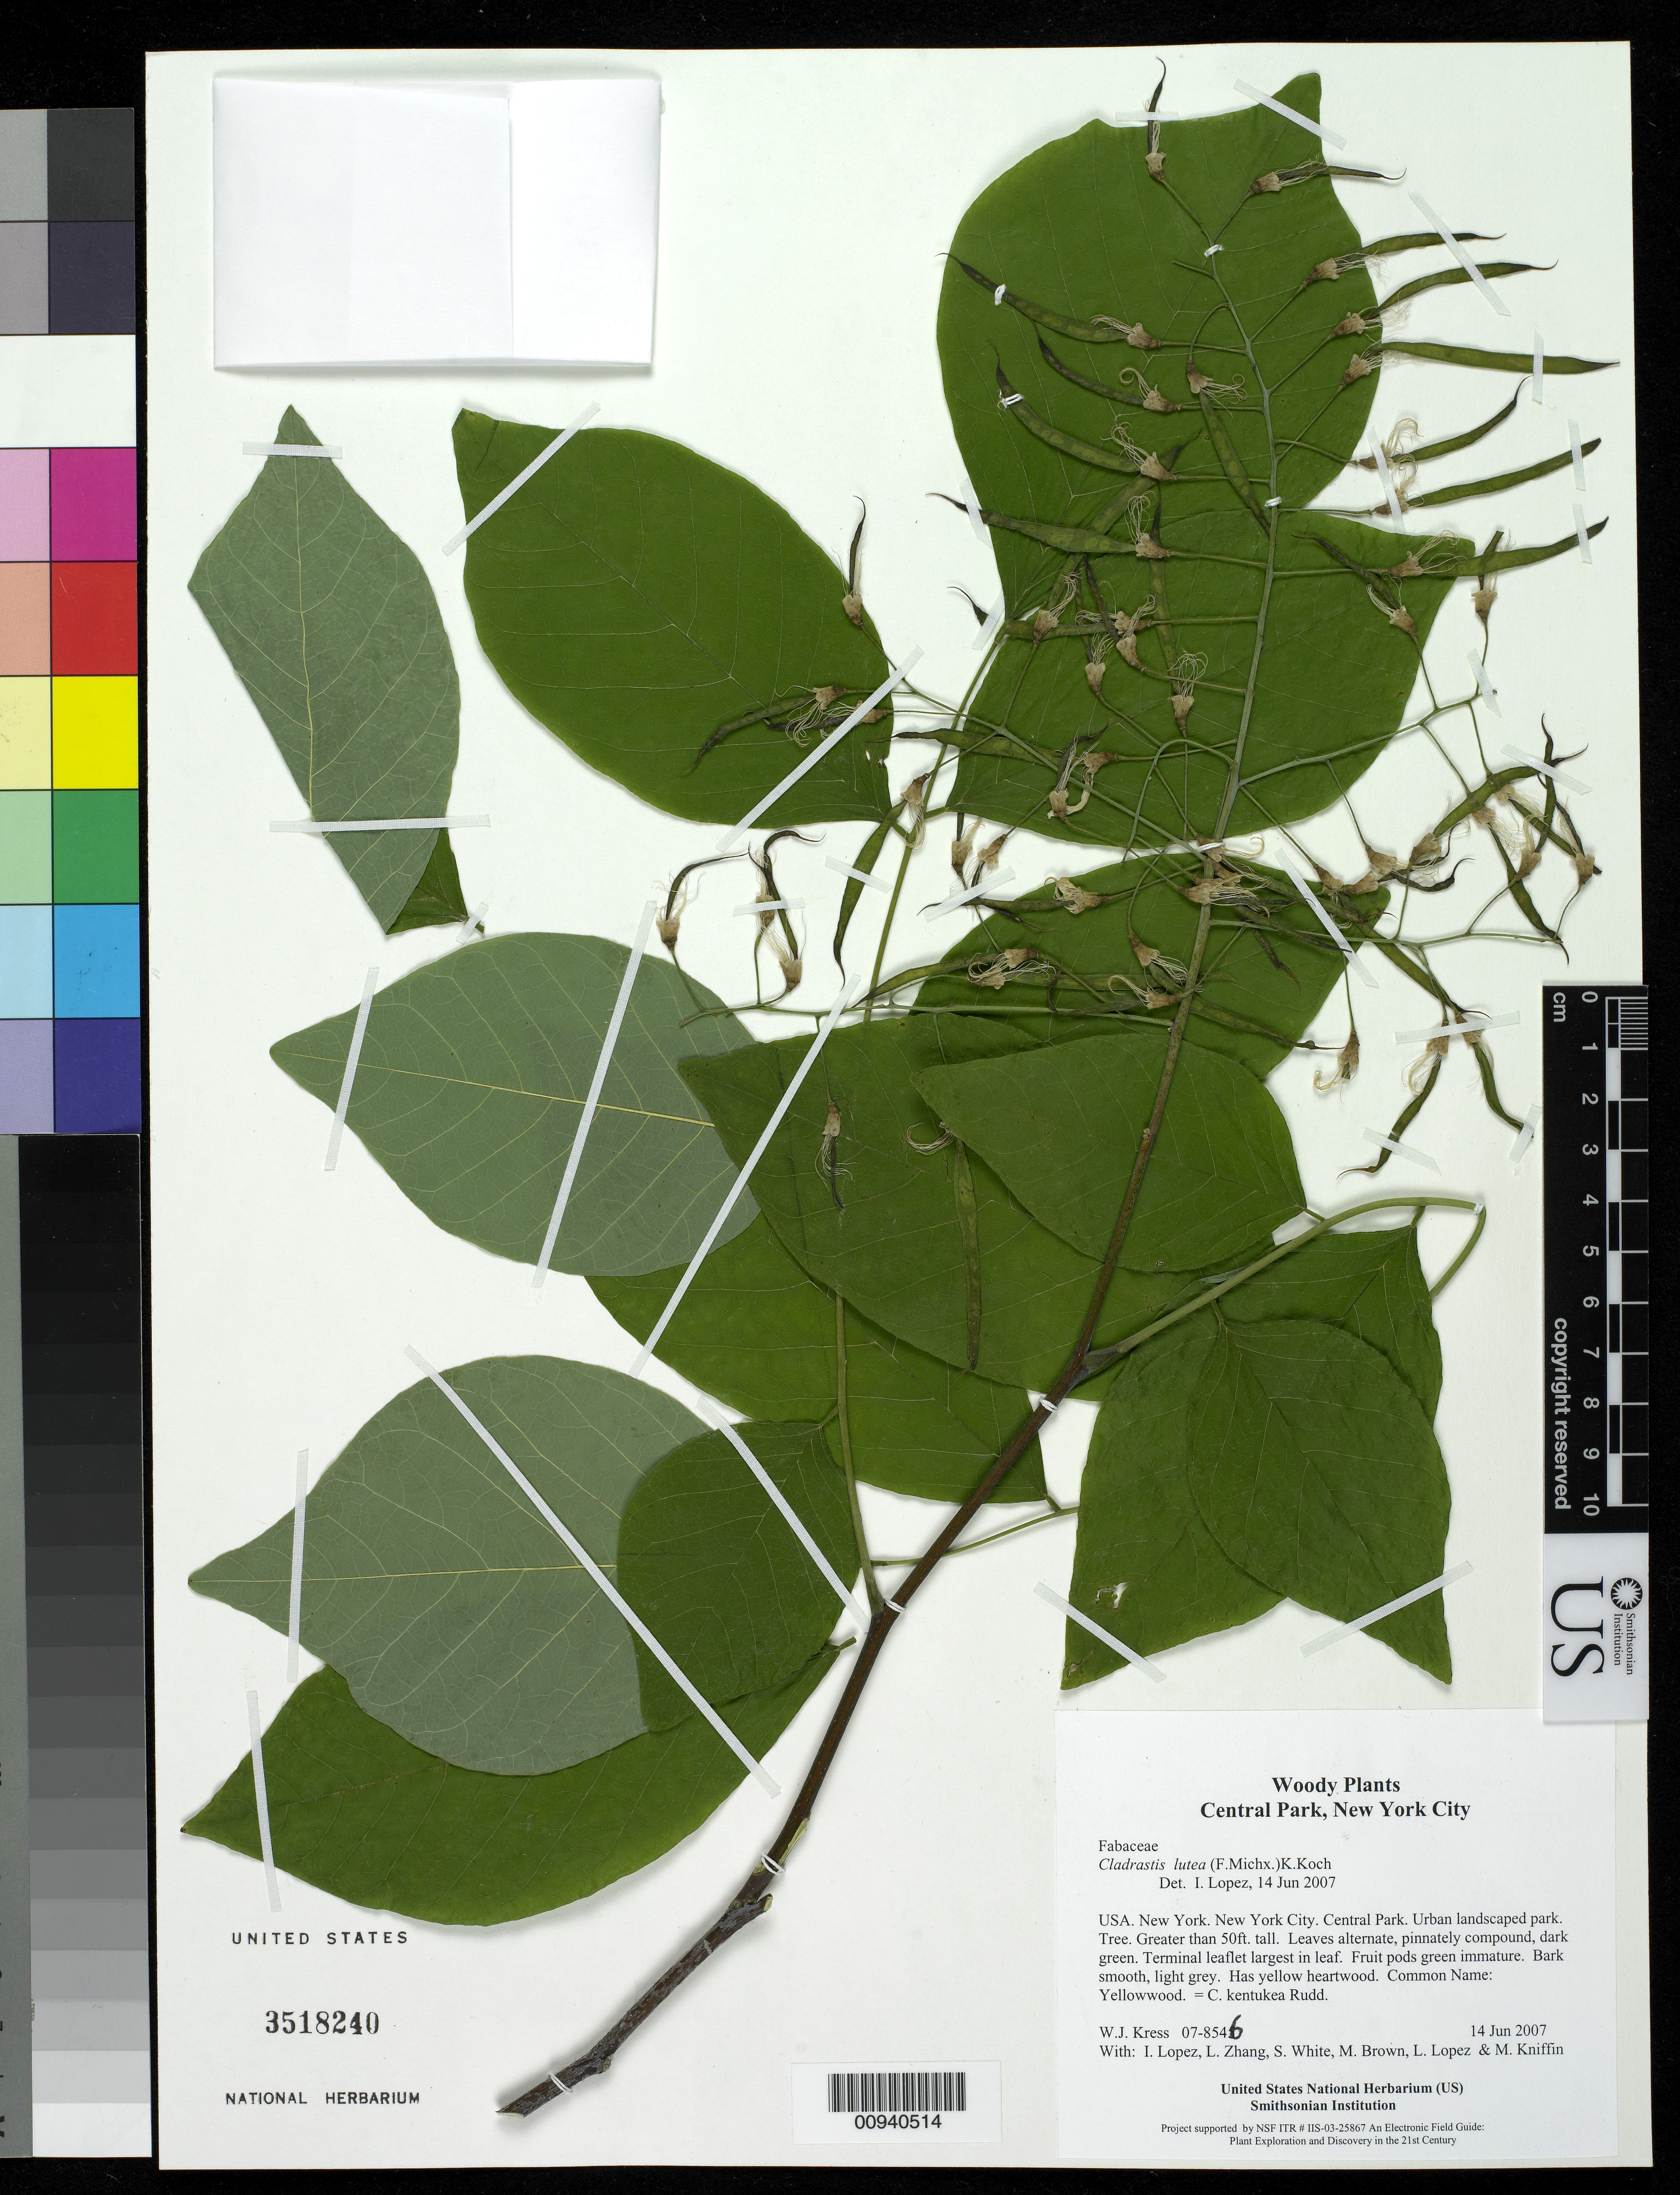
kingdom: Plantae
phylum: Tracheophyta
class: Magnoliopsida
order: Fabales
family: Fabaceae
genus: Cladrastis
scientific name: Cladrastis lutea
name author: (Michx.) Koch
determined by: Lopez, Ida C., (BOT), Smithsonian Institution - National Museum of Natural History (UNITED STATES)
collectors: W. J. Kress, I. C. Lopez, L. B. Zhang, S. White, M. Brown, L. López & M. Kniffin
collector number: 07-8545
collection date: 2007-06-14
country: United States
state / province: New York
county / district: New York City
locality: Central Park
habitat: Urban landscaped park.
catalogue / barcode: US 3518240